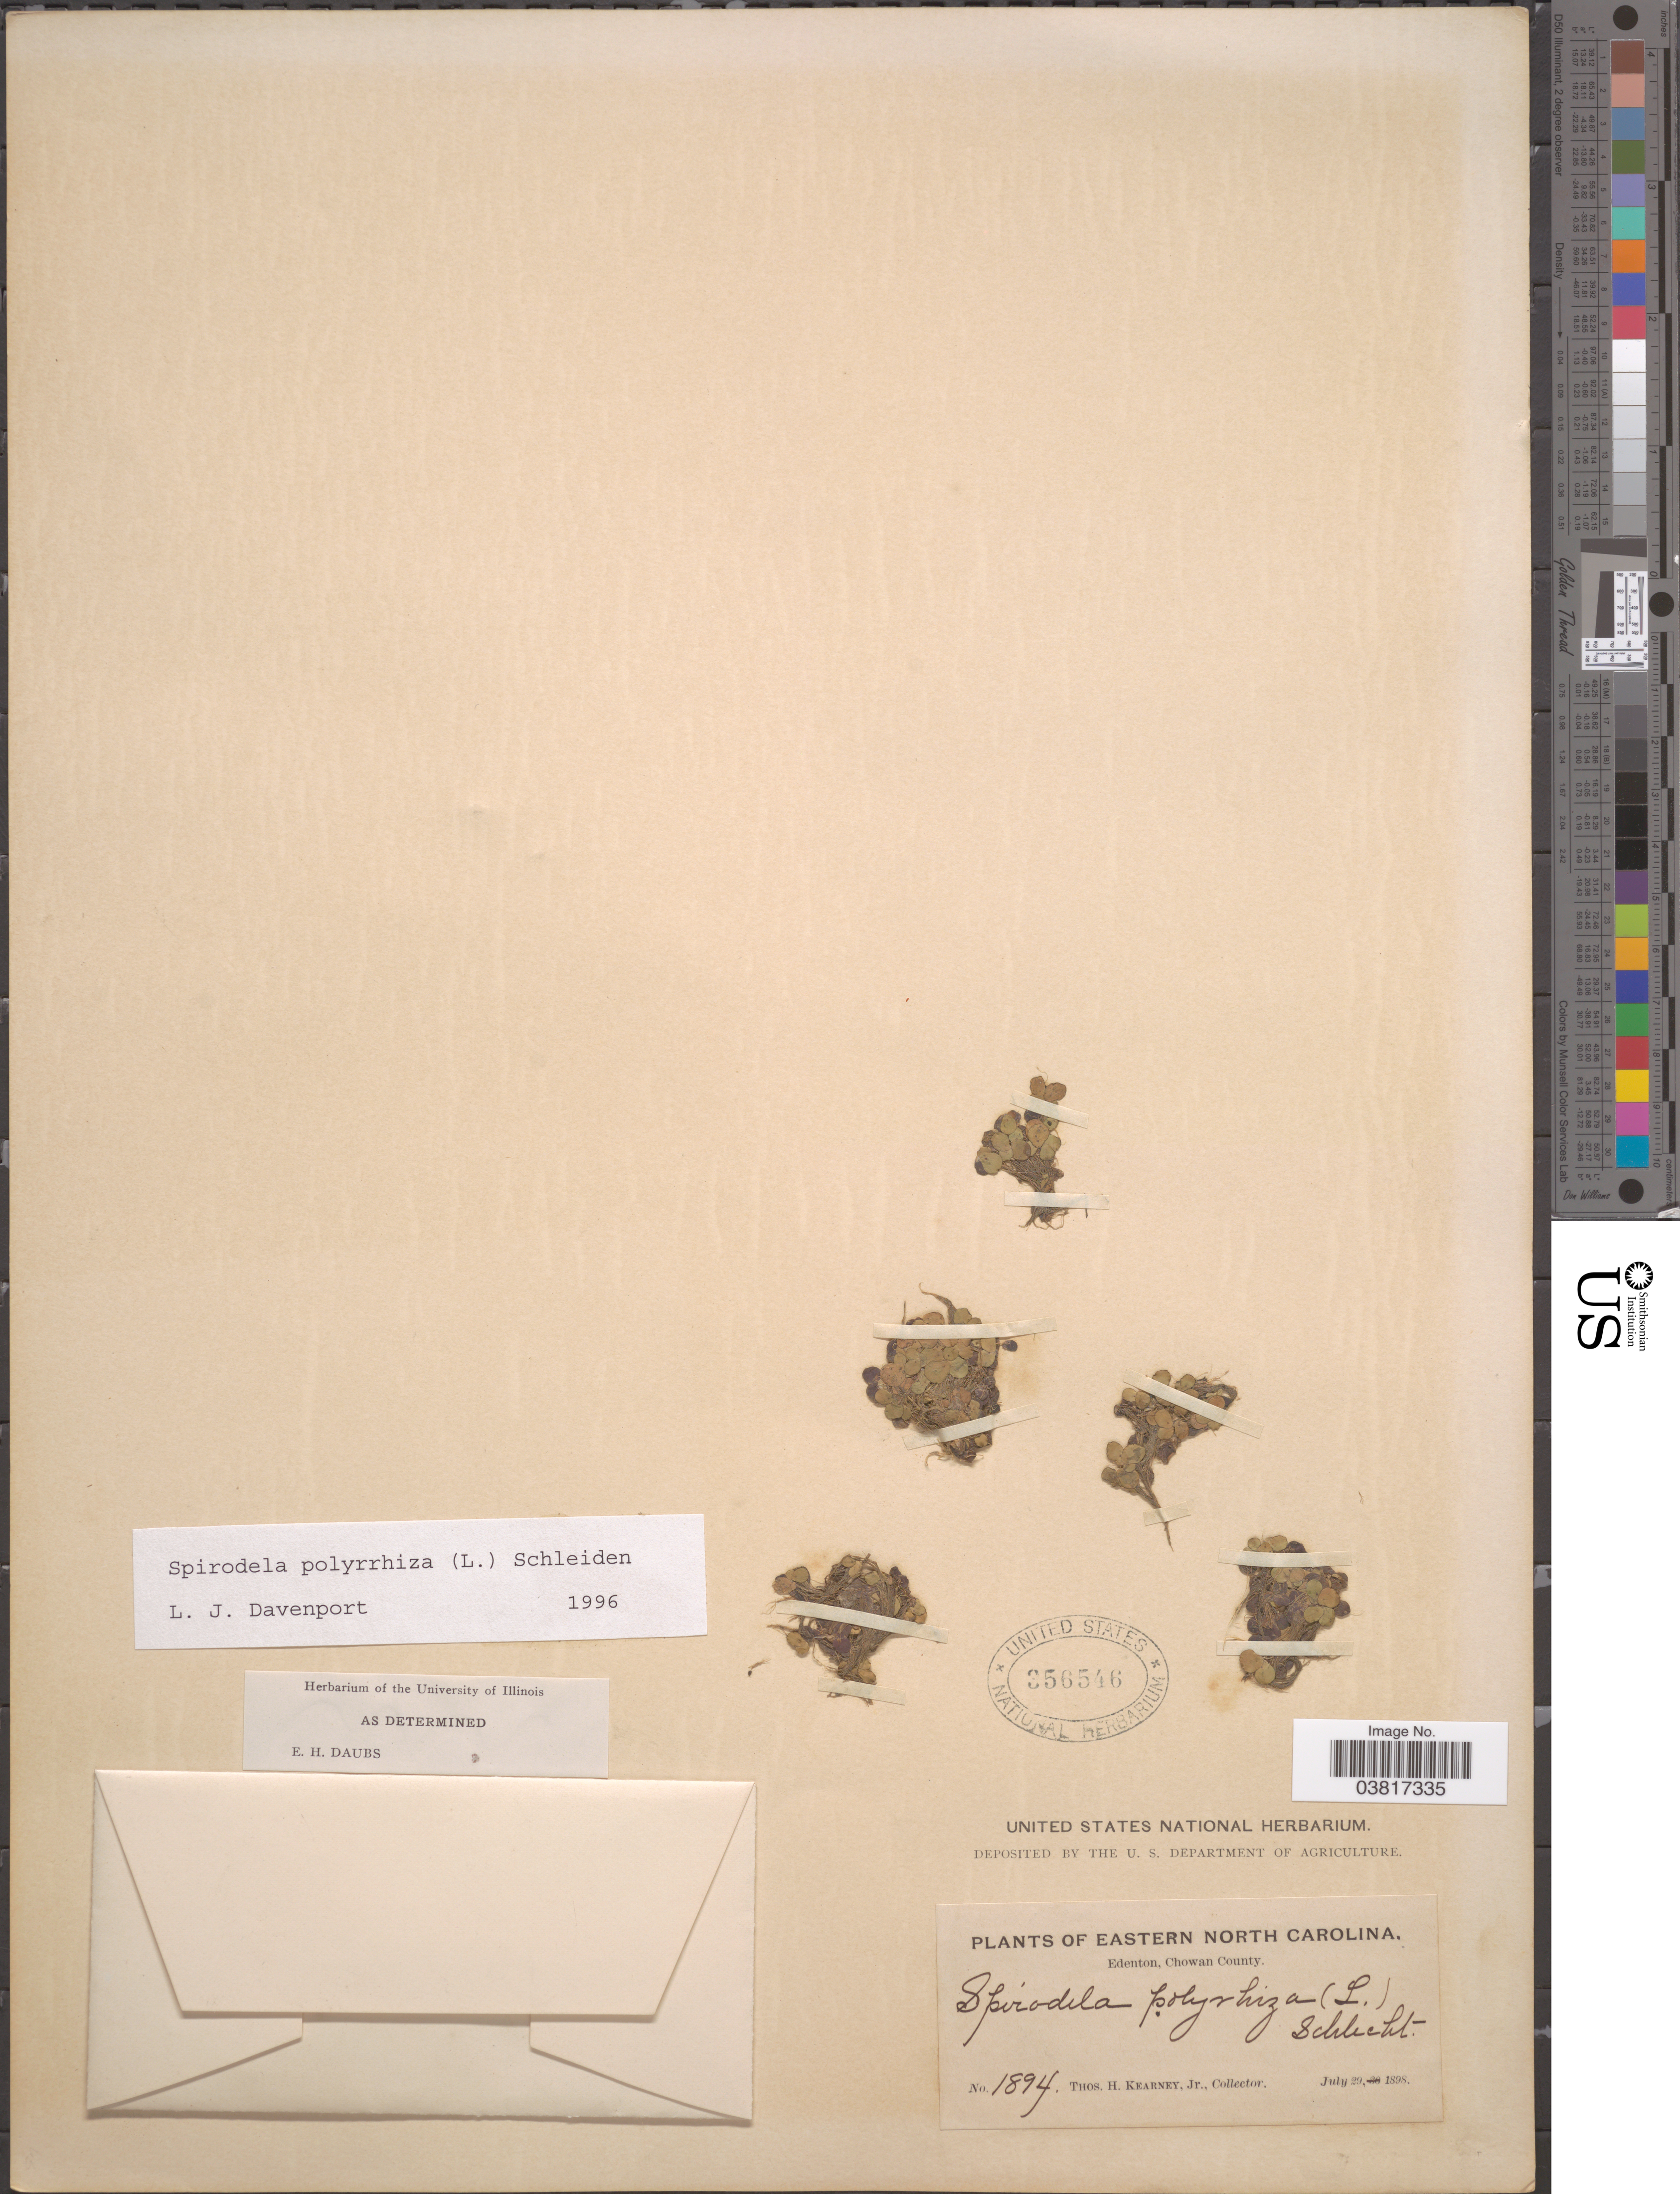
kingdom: Plantae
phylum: Tracheophyta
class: Liliopsida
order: Alismatales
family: Araceae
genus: Spirodela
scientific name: Spirodela polyrrhiza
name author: (L.) Schleid.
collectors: T. H. Kearney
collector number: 1894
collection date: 1898-07-29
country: United States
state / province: North Carolina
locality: Eastern North Carolina. Edenton, Chowan County.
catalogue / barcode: US 356546